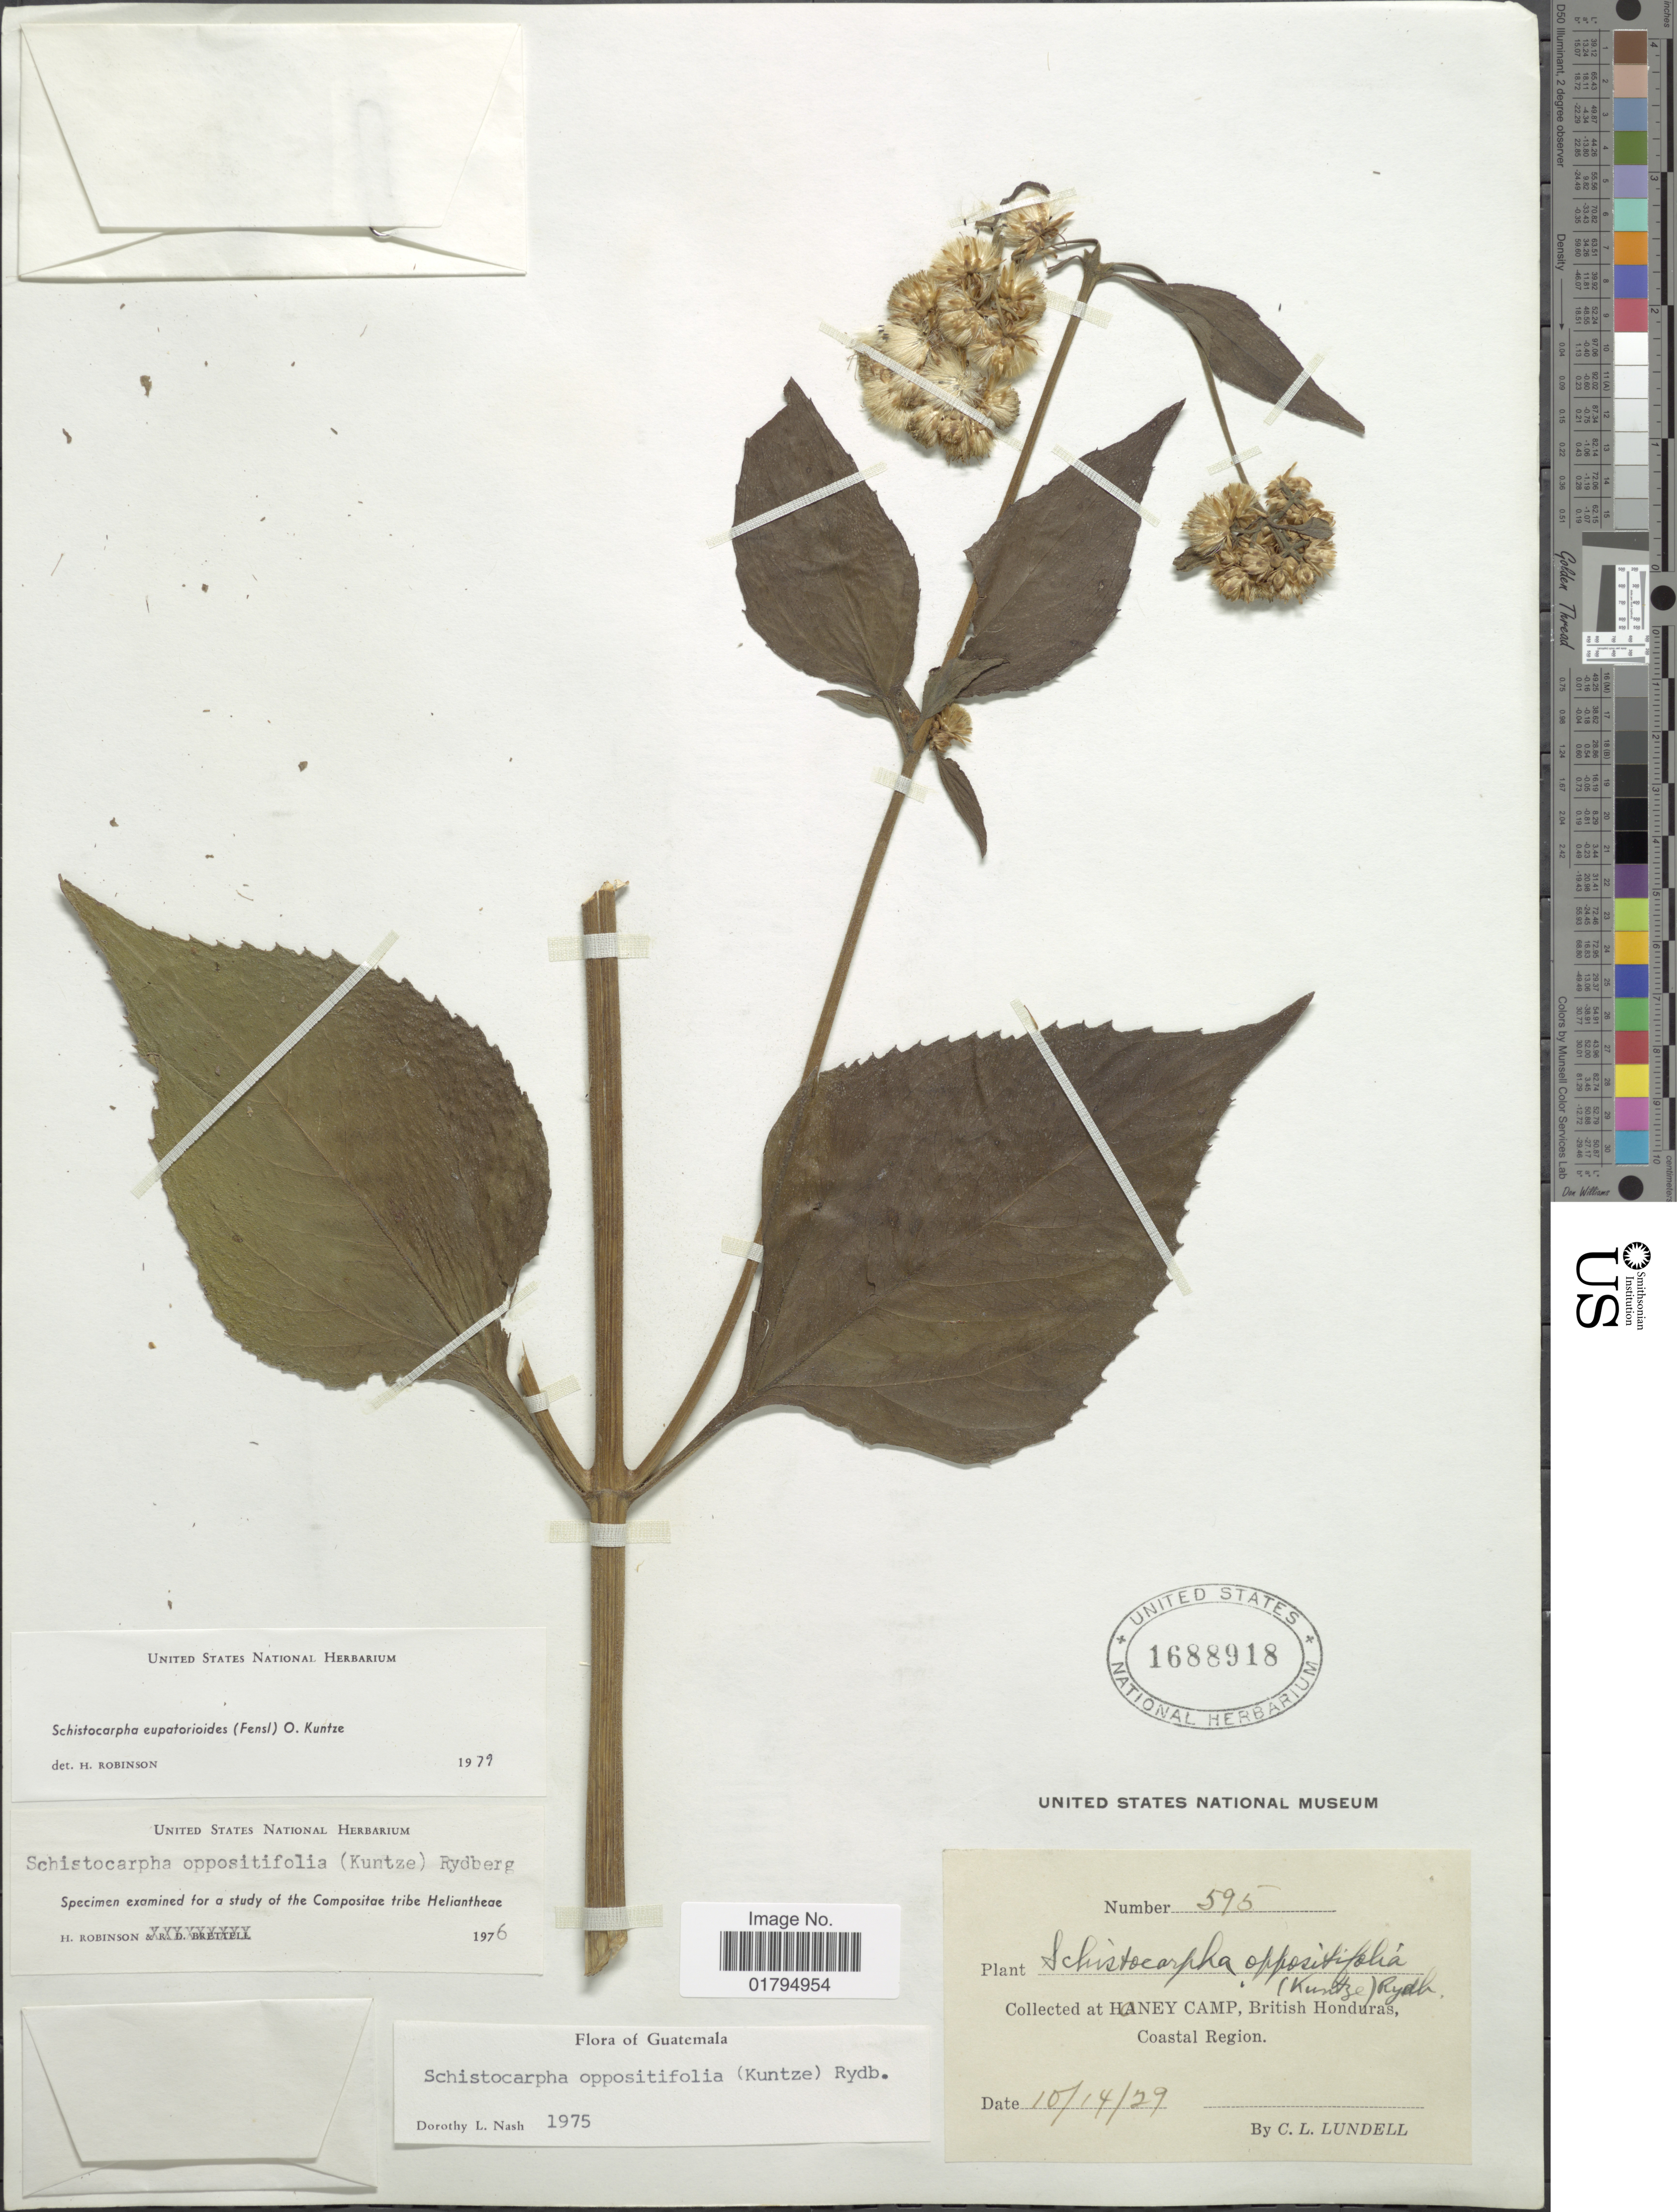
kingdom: Plantae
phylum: Tracheophyta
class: Magnoliopsida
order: Asterales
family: Asteraceae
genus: Schistocarpha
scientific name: Schistocarpha eupatorioides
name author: (Fenzl) Kuntze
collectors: C. L. Lundell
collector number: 595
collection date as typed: Transcribed d/m/y: 14/10/29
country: Belize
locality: British Honduras, Honey Camp, Coastal Region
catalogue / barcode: US 1688918